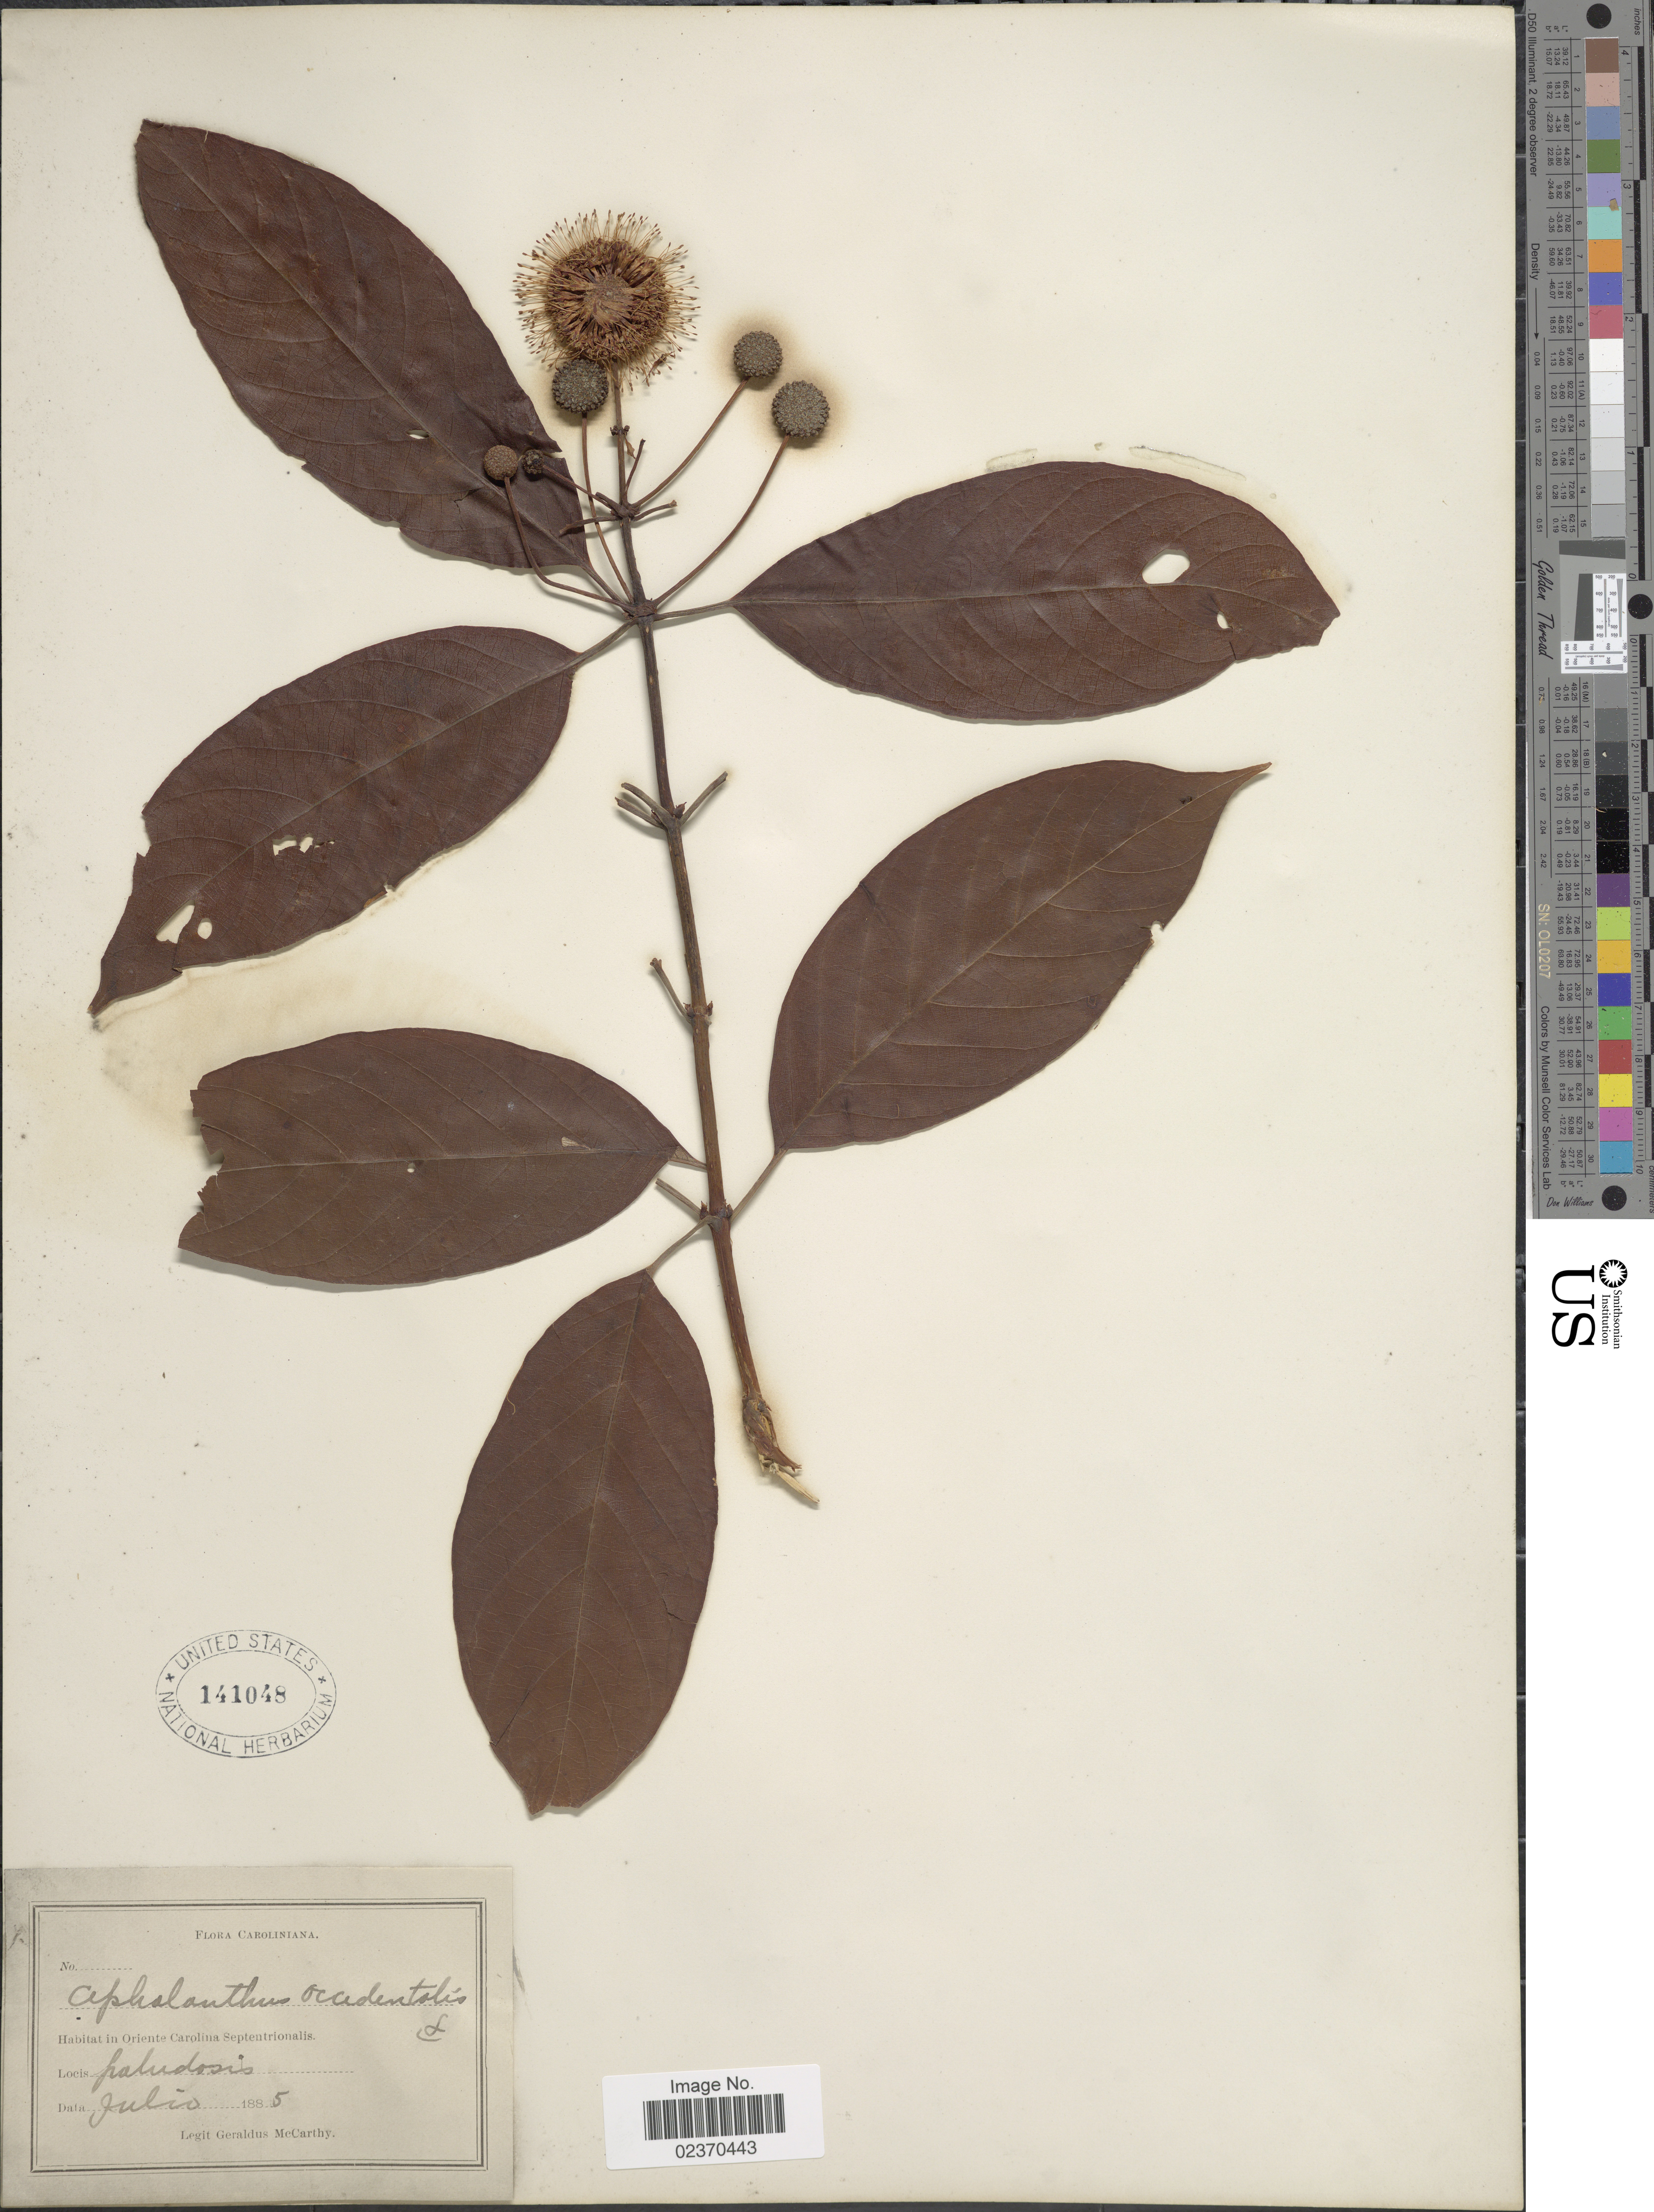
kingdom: Plantae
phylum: Tracheophyta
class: Magnoliopsida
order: Gentianales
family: Rubiaceae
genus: Cephalanthus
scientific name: Cephalanthus occidentalis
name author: L.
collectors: G. McCarthy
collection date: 1885-07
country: United States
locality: Caroliniana. In Oriente Carolina Septentrionalis, Locis paludosis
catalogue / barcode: US 141048